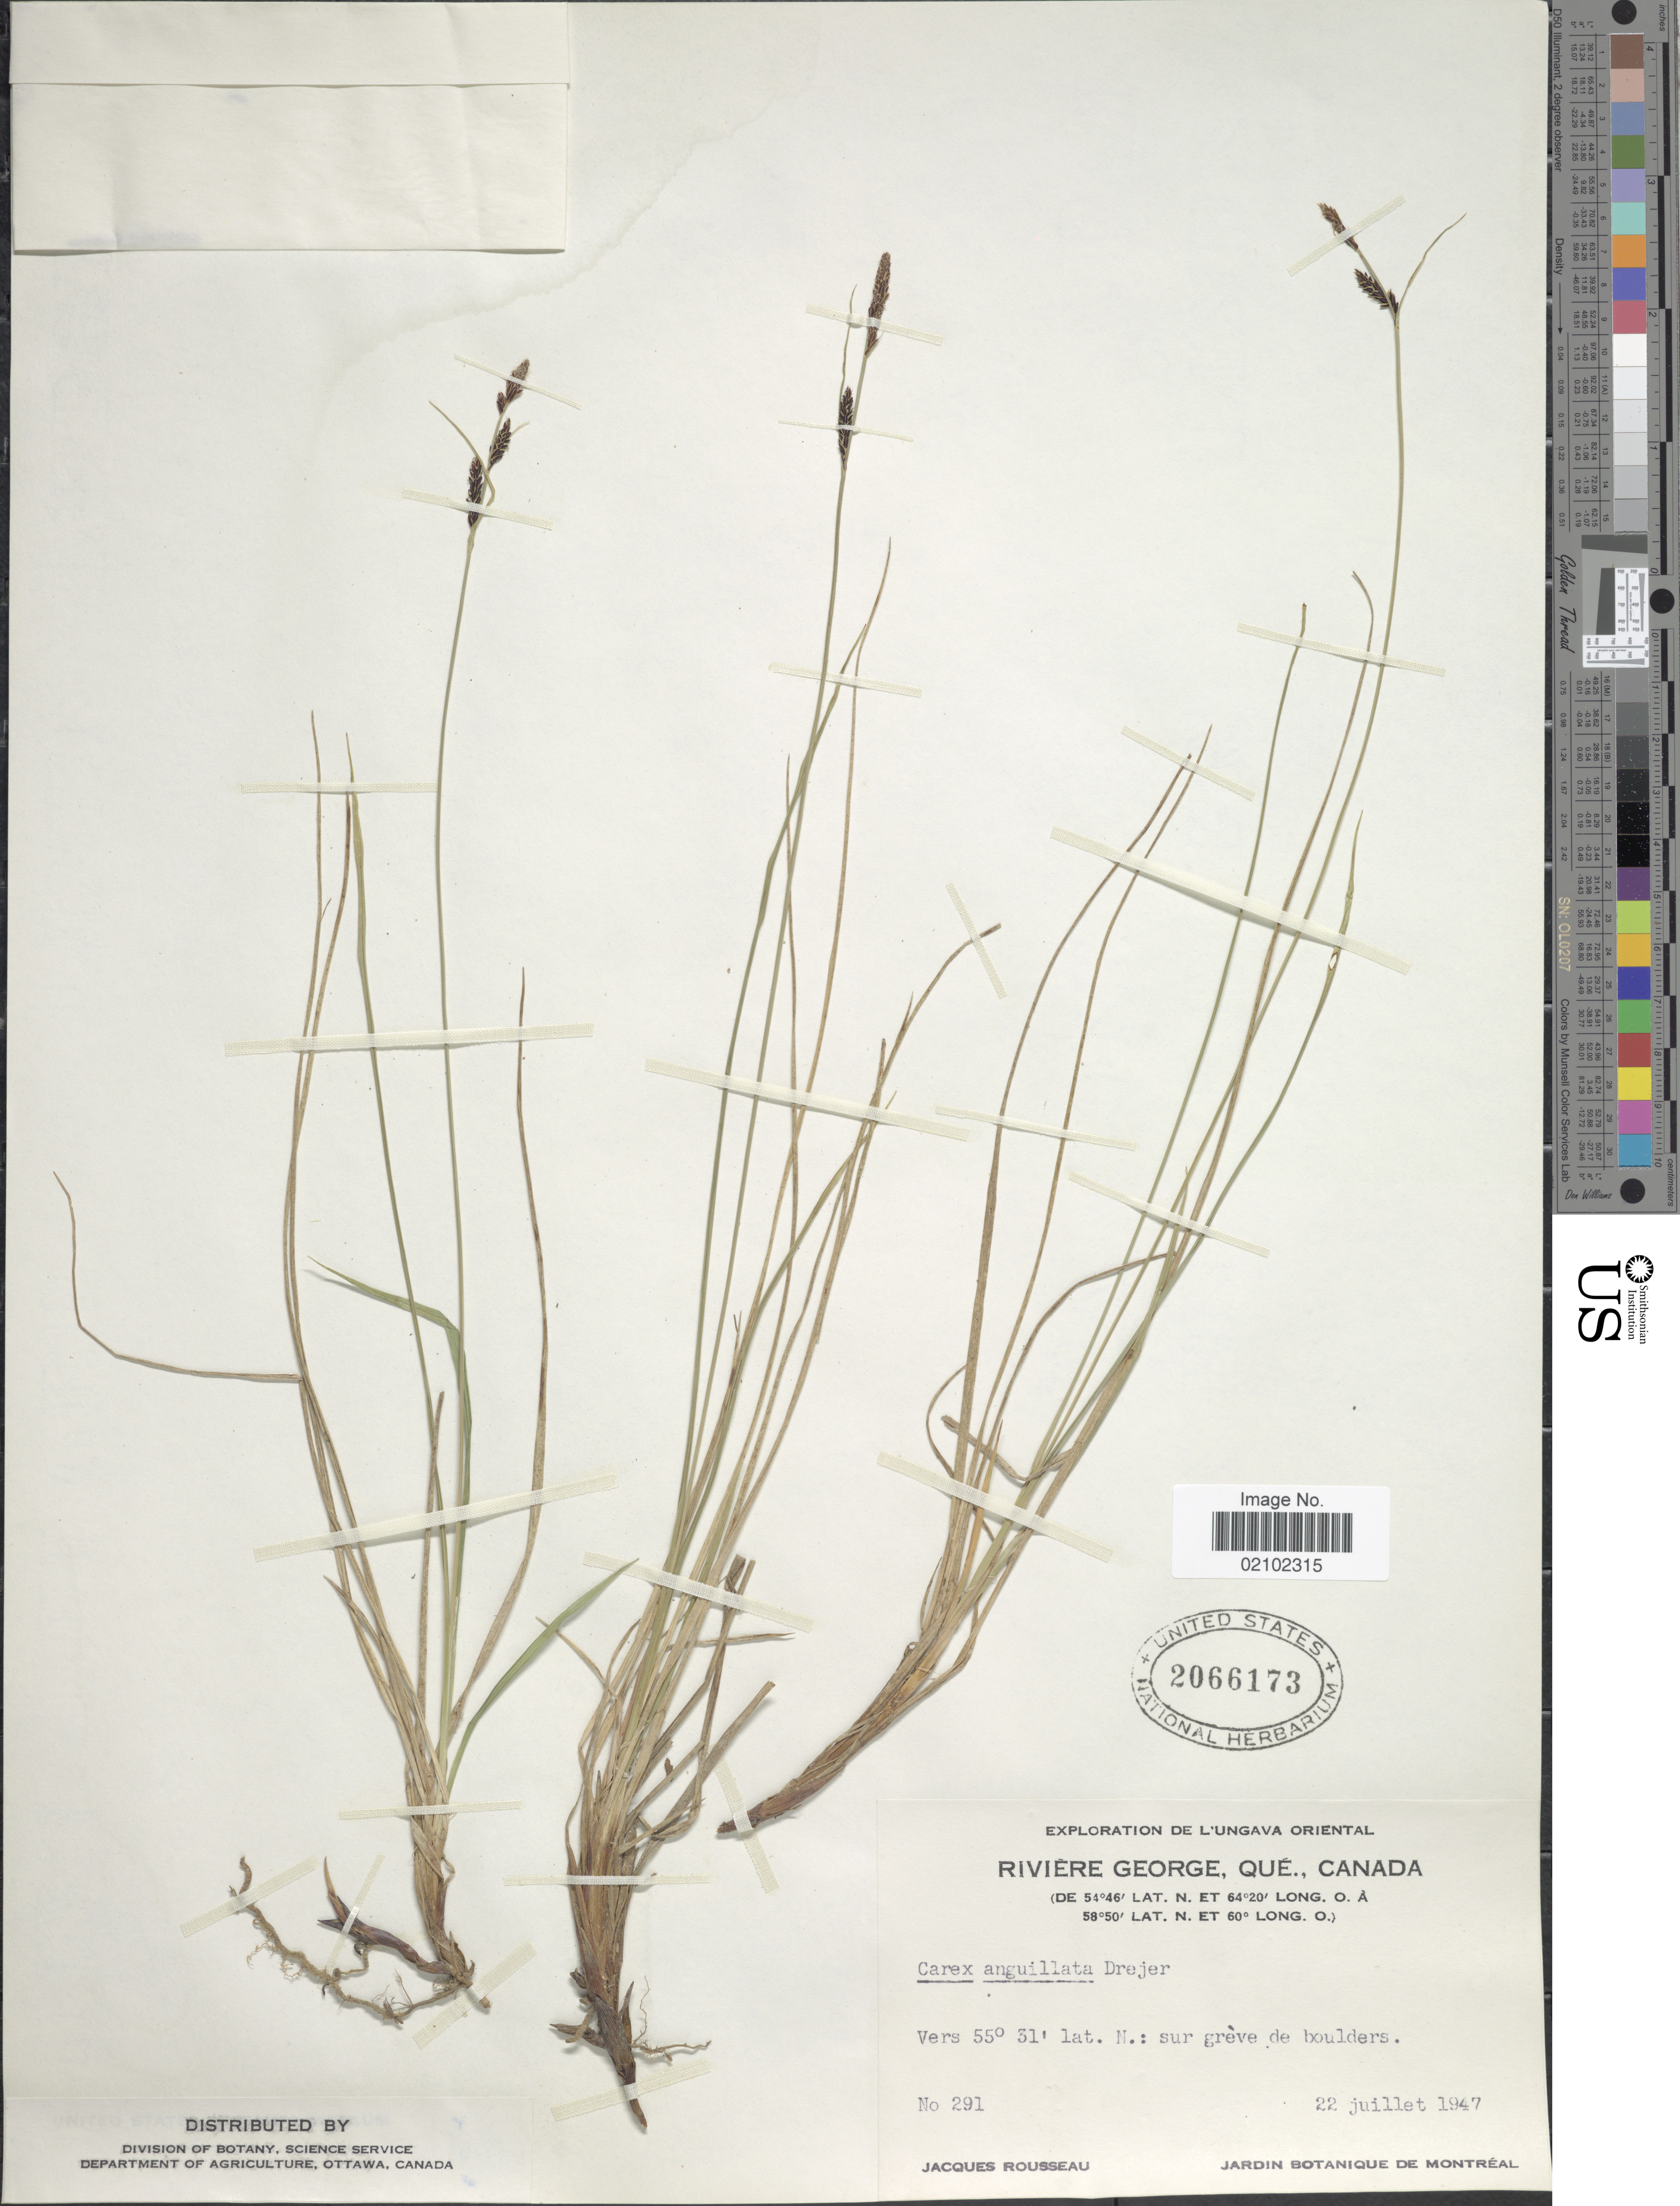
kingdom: Plantae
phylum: Tracheophyta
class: Liliopsida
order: Poales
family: Cyperaceae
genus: Carex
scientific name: Carex bigelowii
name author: Torr. ex Schwein.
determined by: Strong, Mark T., (BOT), Smithsonian Institution - National Museum of Natural History (UNITED STATES)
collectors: J. Rousseau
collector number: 291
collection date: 1947-07-22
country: Canada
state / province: Quebec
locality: Riviere George. L'Ungava Oriental.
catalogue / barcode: US 2066173